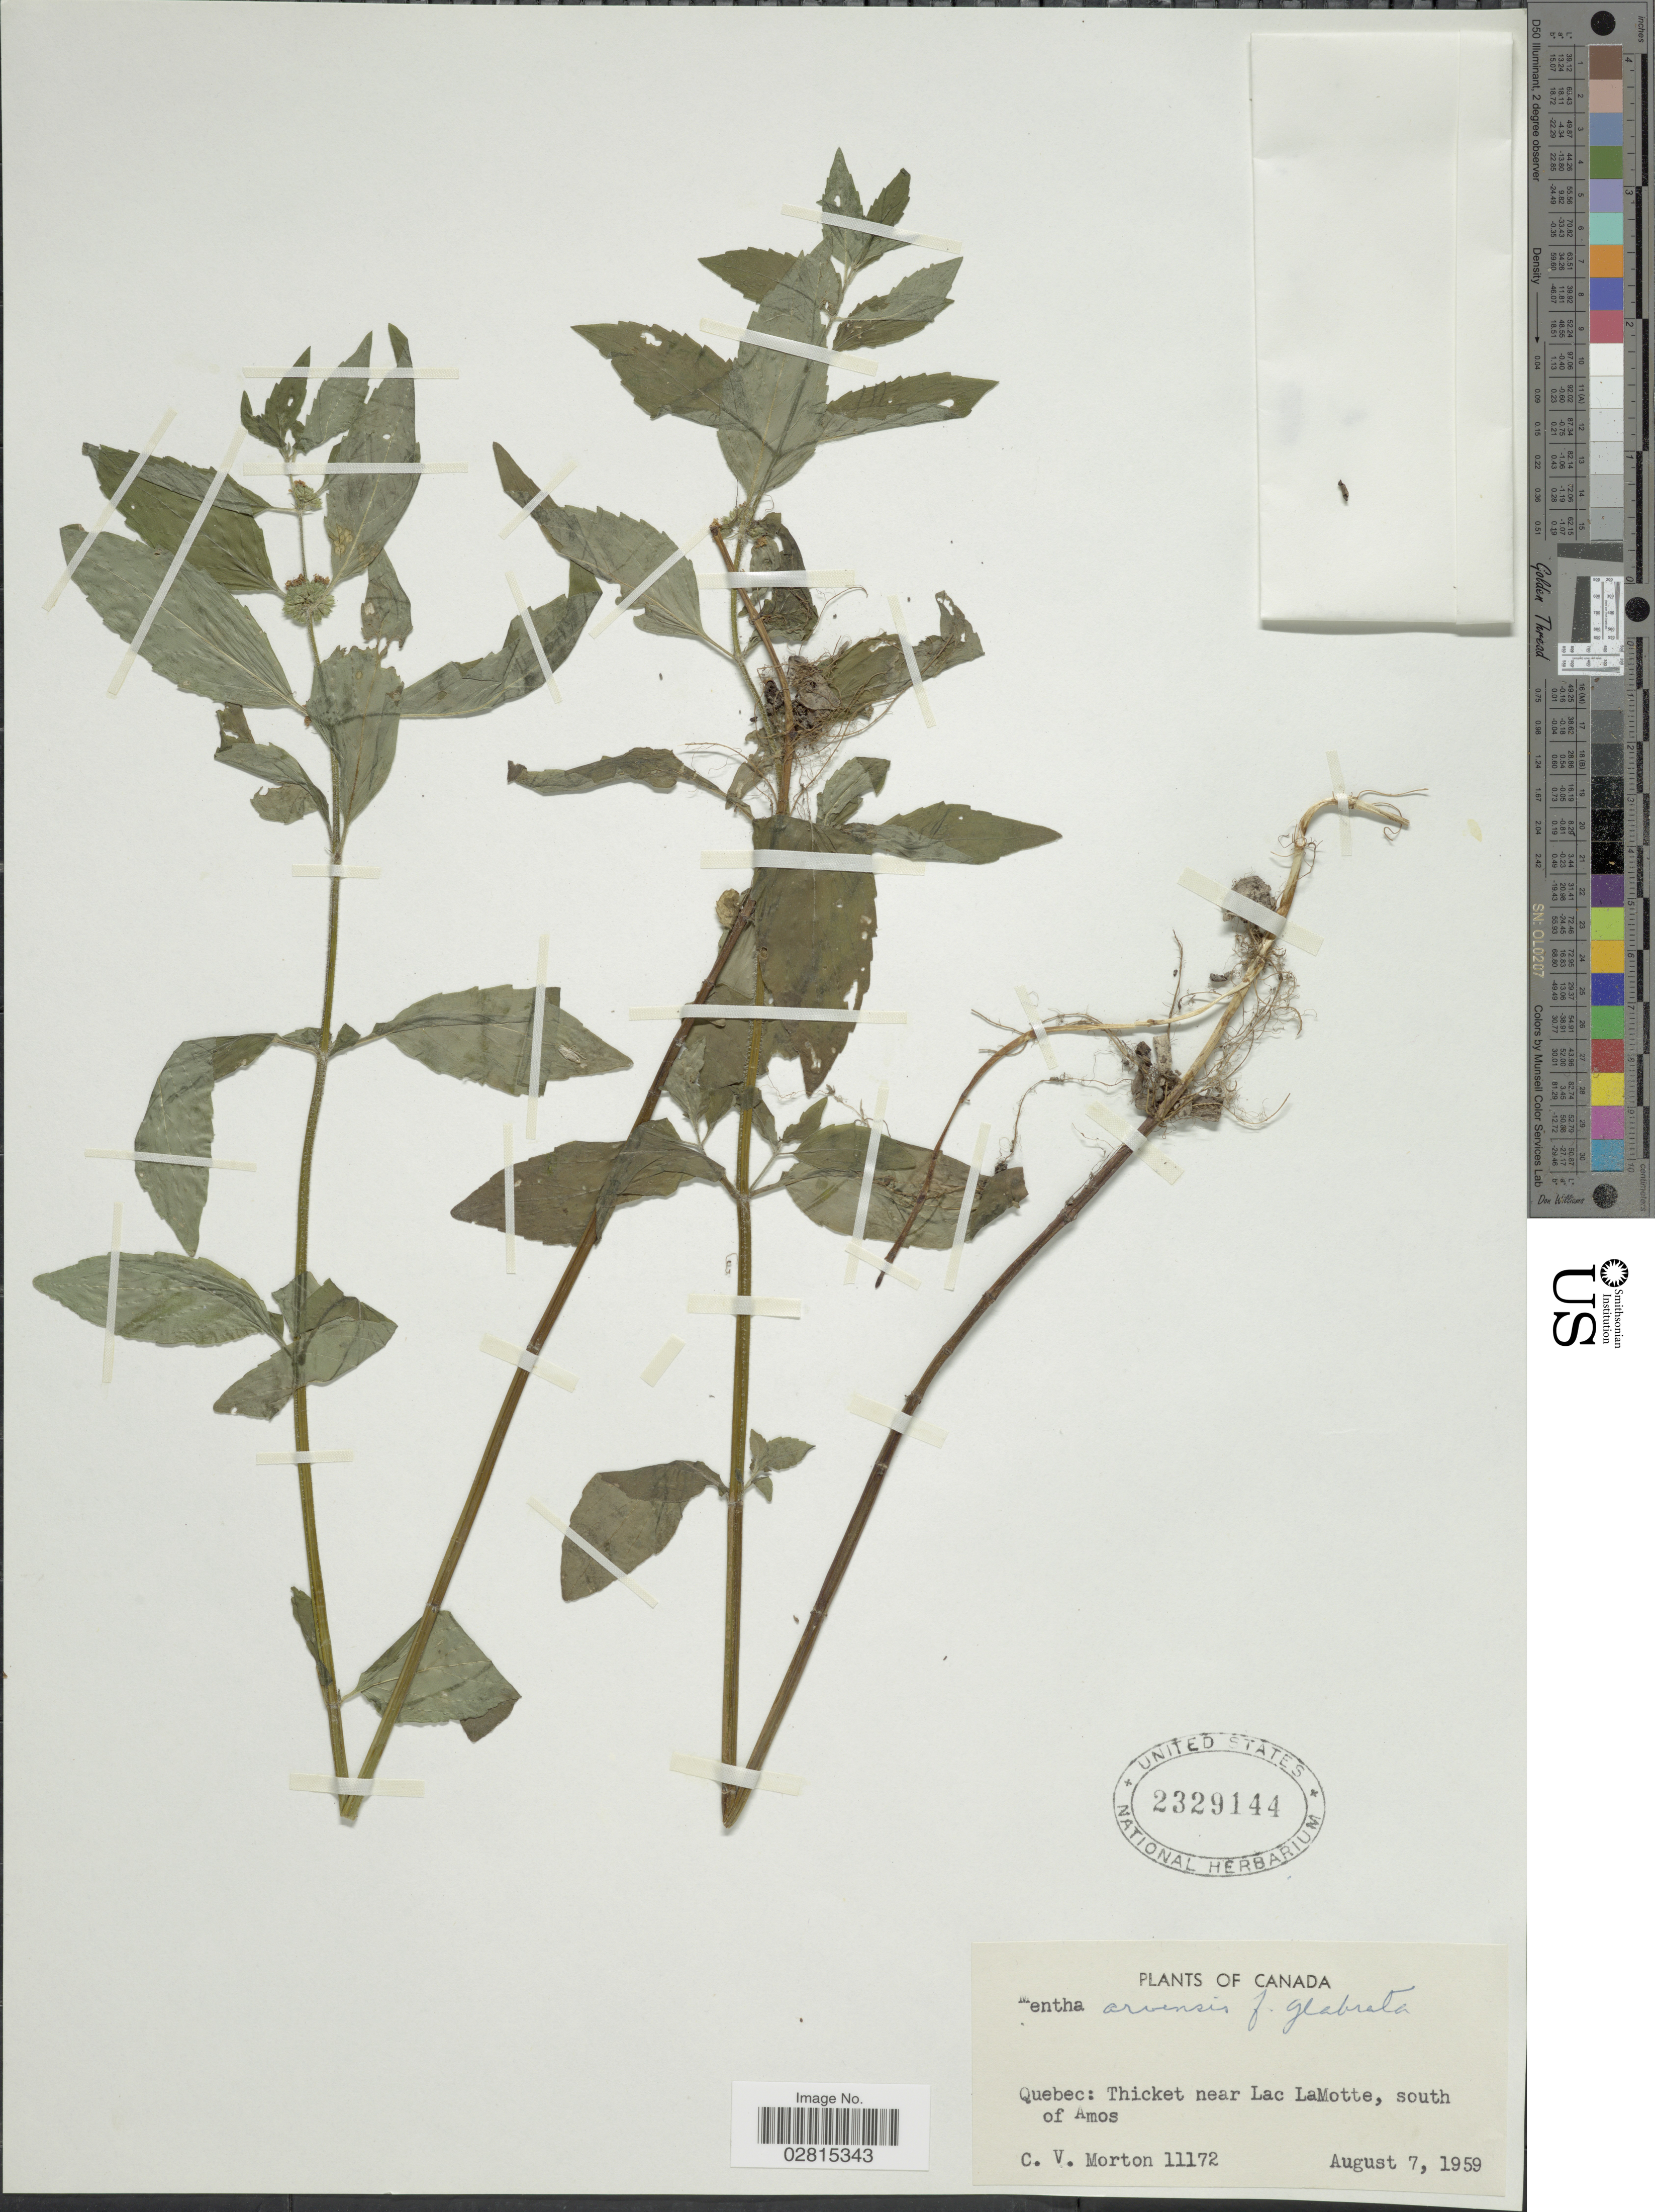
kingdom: Plantae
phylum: Tracheophyta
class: Magnoliopsida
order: Lamiales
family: Lamiaceae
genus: Mentha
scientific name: Mentha canadensis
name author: L.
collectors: C. V. Morton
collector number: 11172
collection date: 1959-08-07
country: Canada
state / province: Quebec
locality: Thicket near Lac LaMotte, south of Amos.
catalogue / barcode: US 2329144